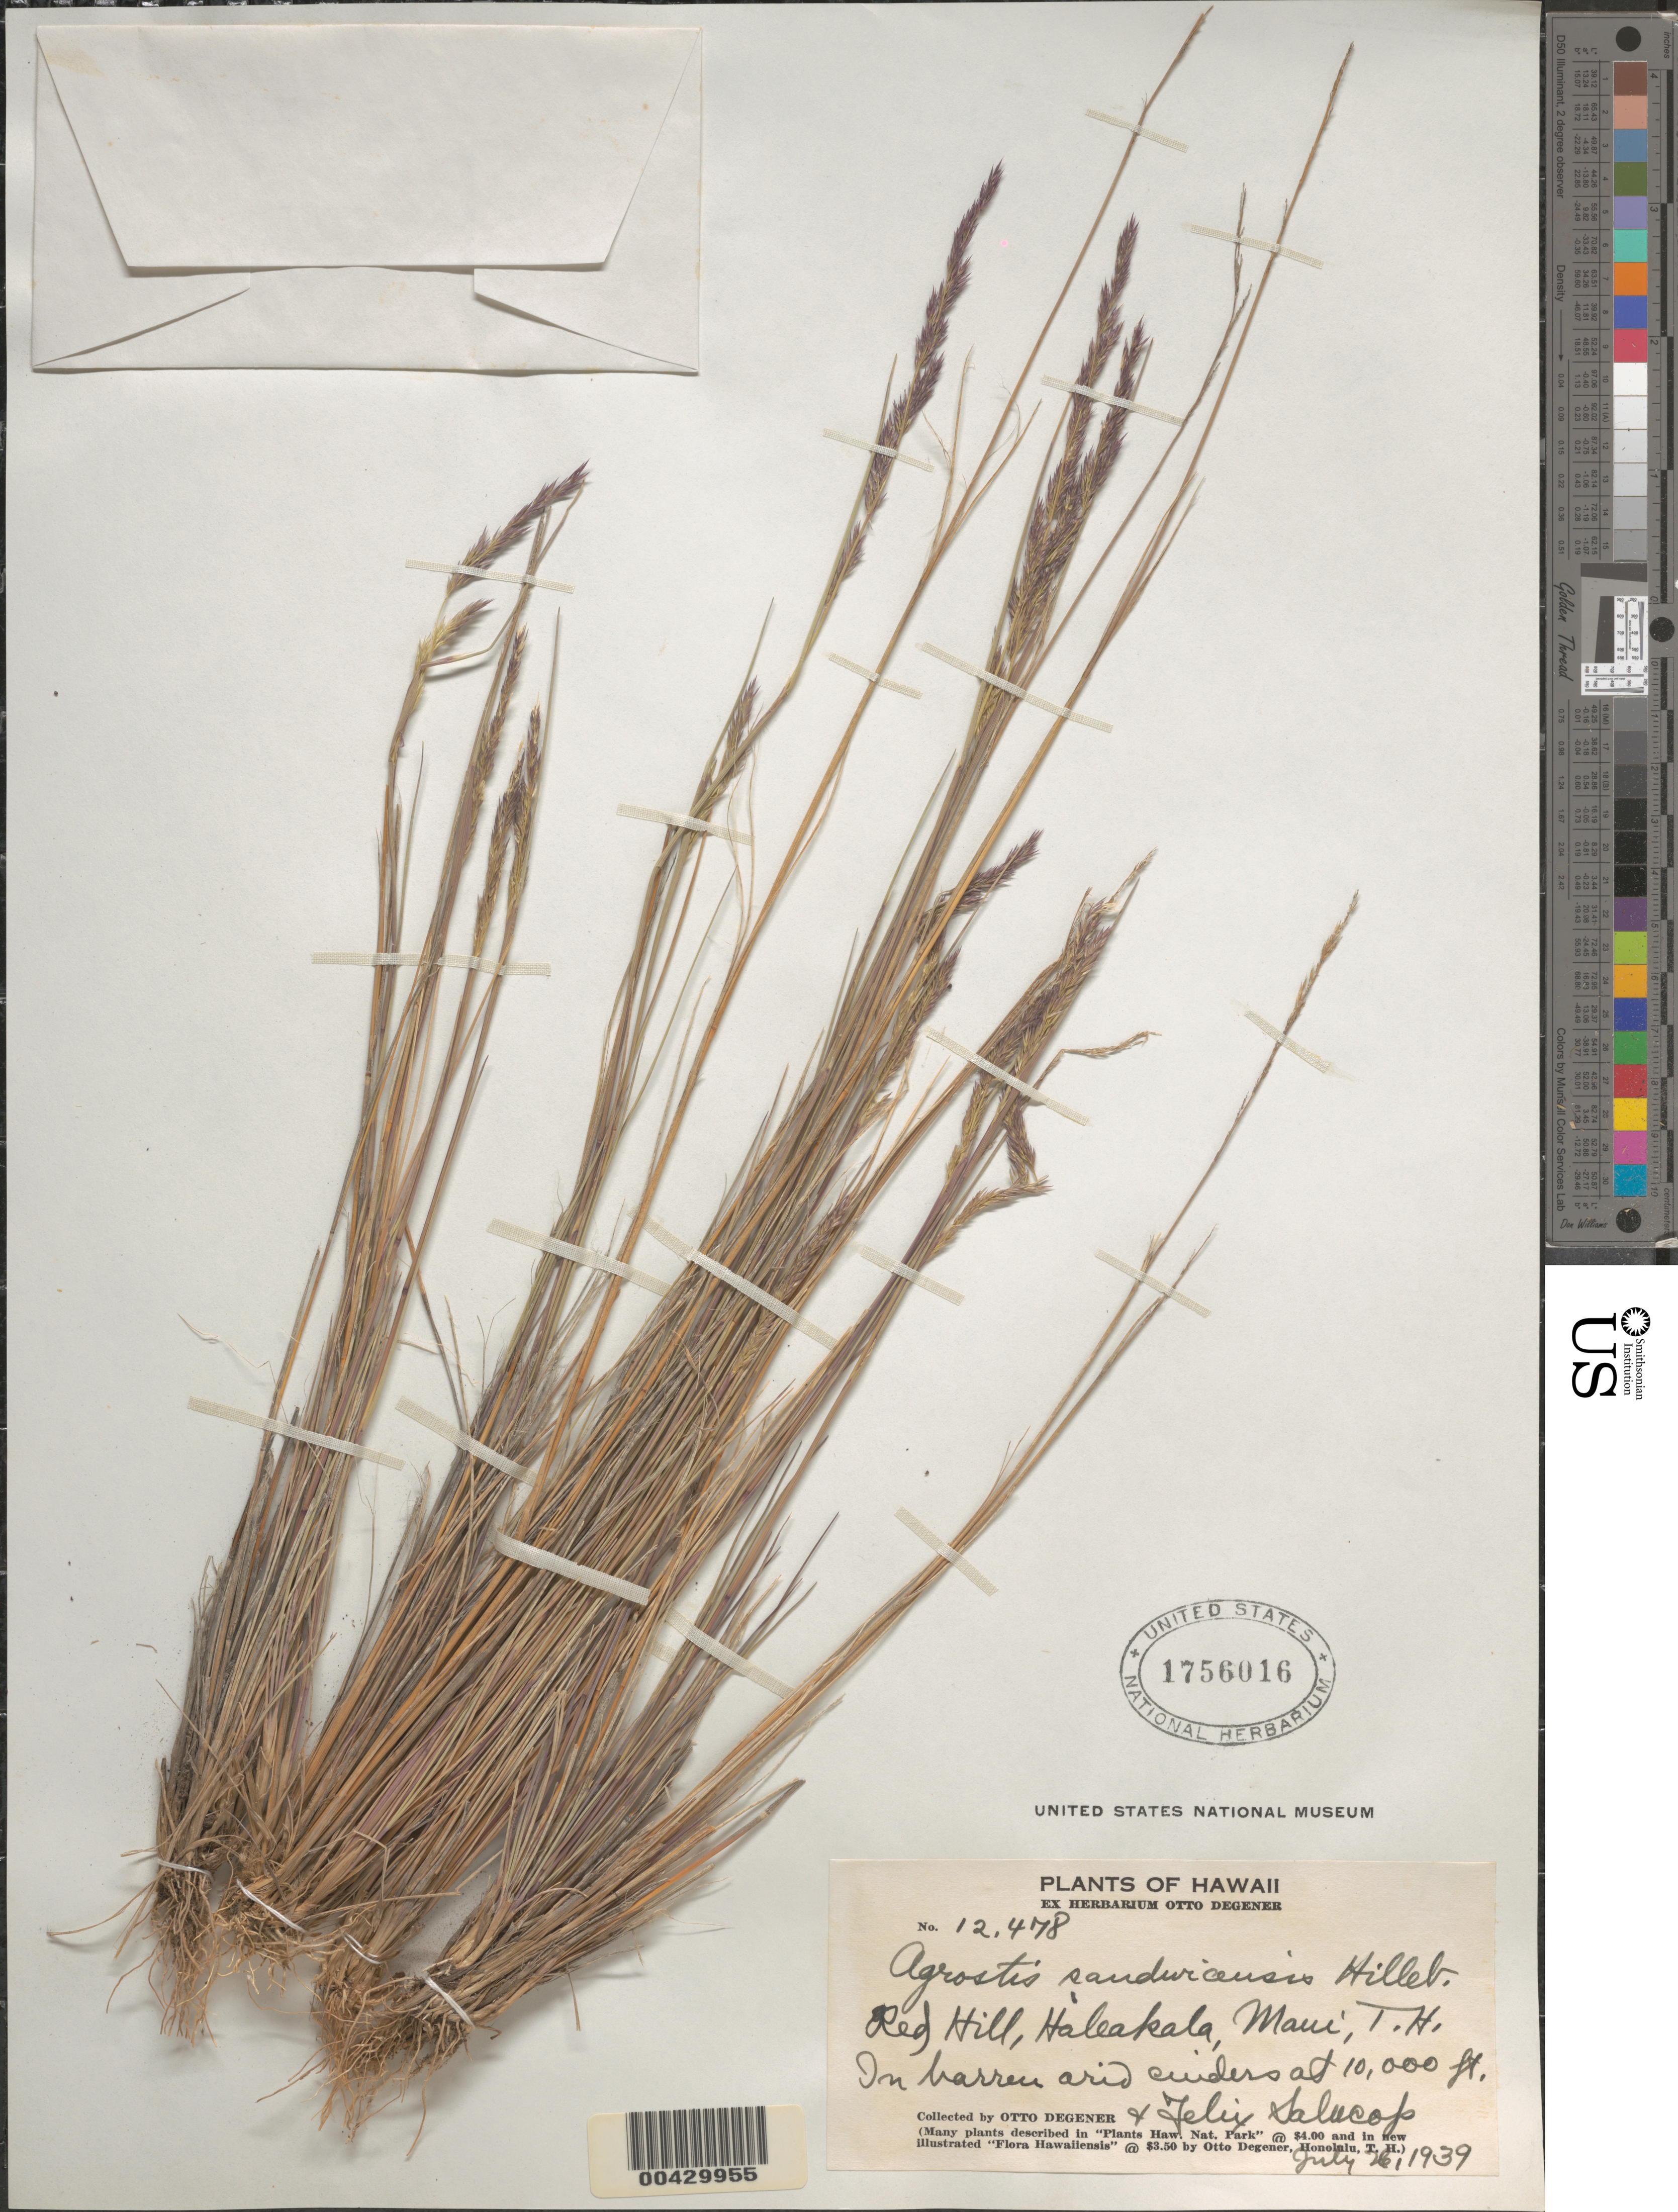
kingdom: Plantae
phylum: Tracheophyta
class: Liliopsida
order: Poales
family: Poaceae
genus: Agrostis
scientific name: Agrostis sandwicensis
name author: Hillebr.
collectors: O. Degener & F. Salucop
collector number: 12478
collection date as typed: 16 Jul 1939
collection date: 1939-07-16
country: United States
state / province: Hawaii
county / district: Maui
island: Maui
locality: Red Hill, Haleakala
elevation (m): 3048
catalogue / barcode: US 1756016